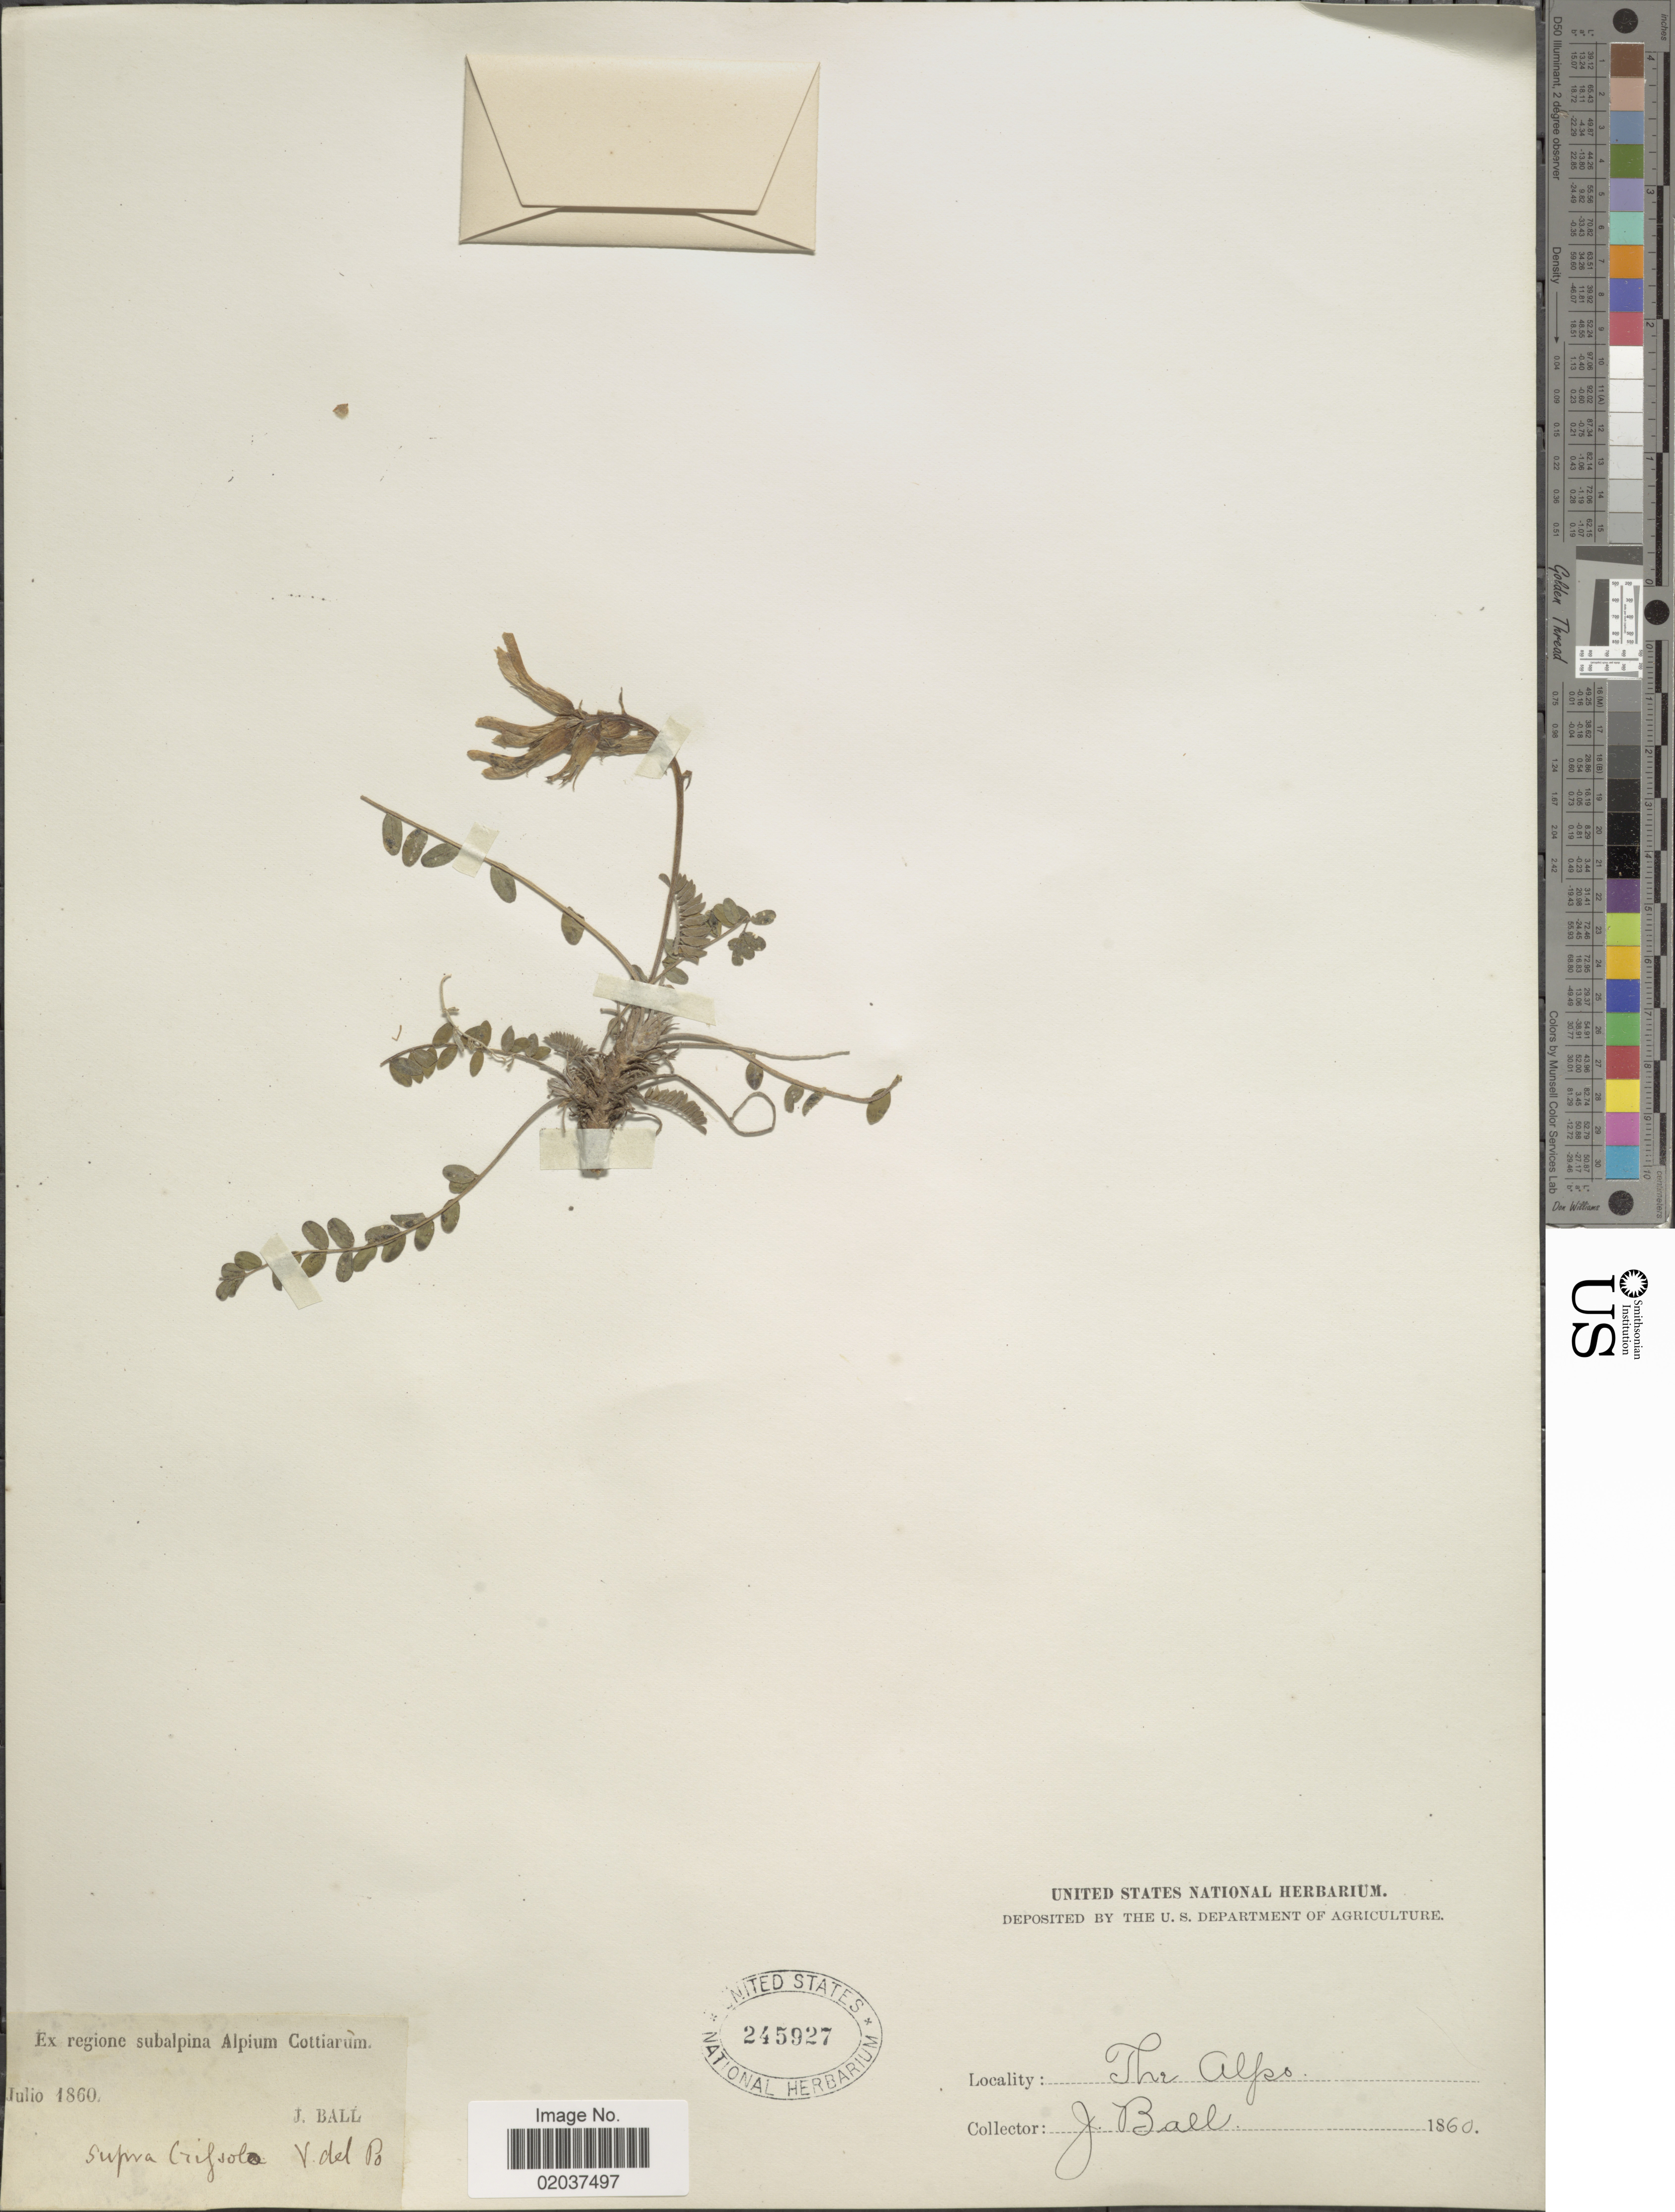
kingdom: Plantae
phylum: Tracheophyta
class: Magnoliopsida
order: Fabales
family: Fabaceae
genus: Astragalus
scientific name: Astragalus sp.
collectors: J. Ball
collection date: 1860-07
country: Italy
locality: Regione subalpina Alpium Cottiarum. The Alps. Supra Crissolo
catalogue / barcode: US 245927